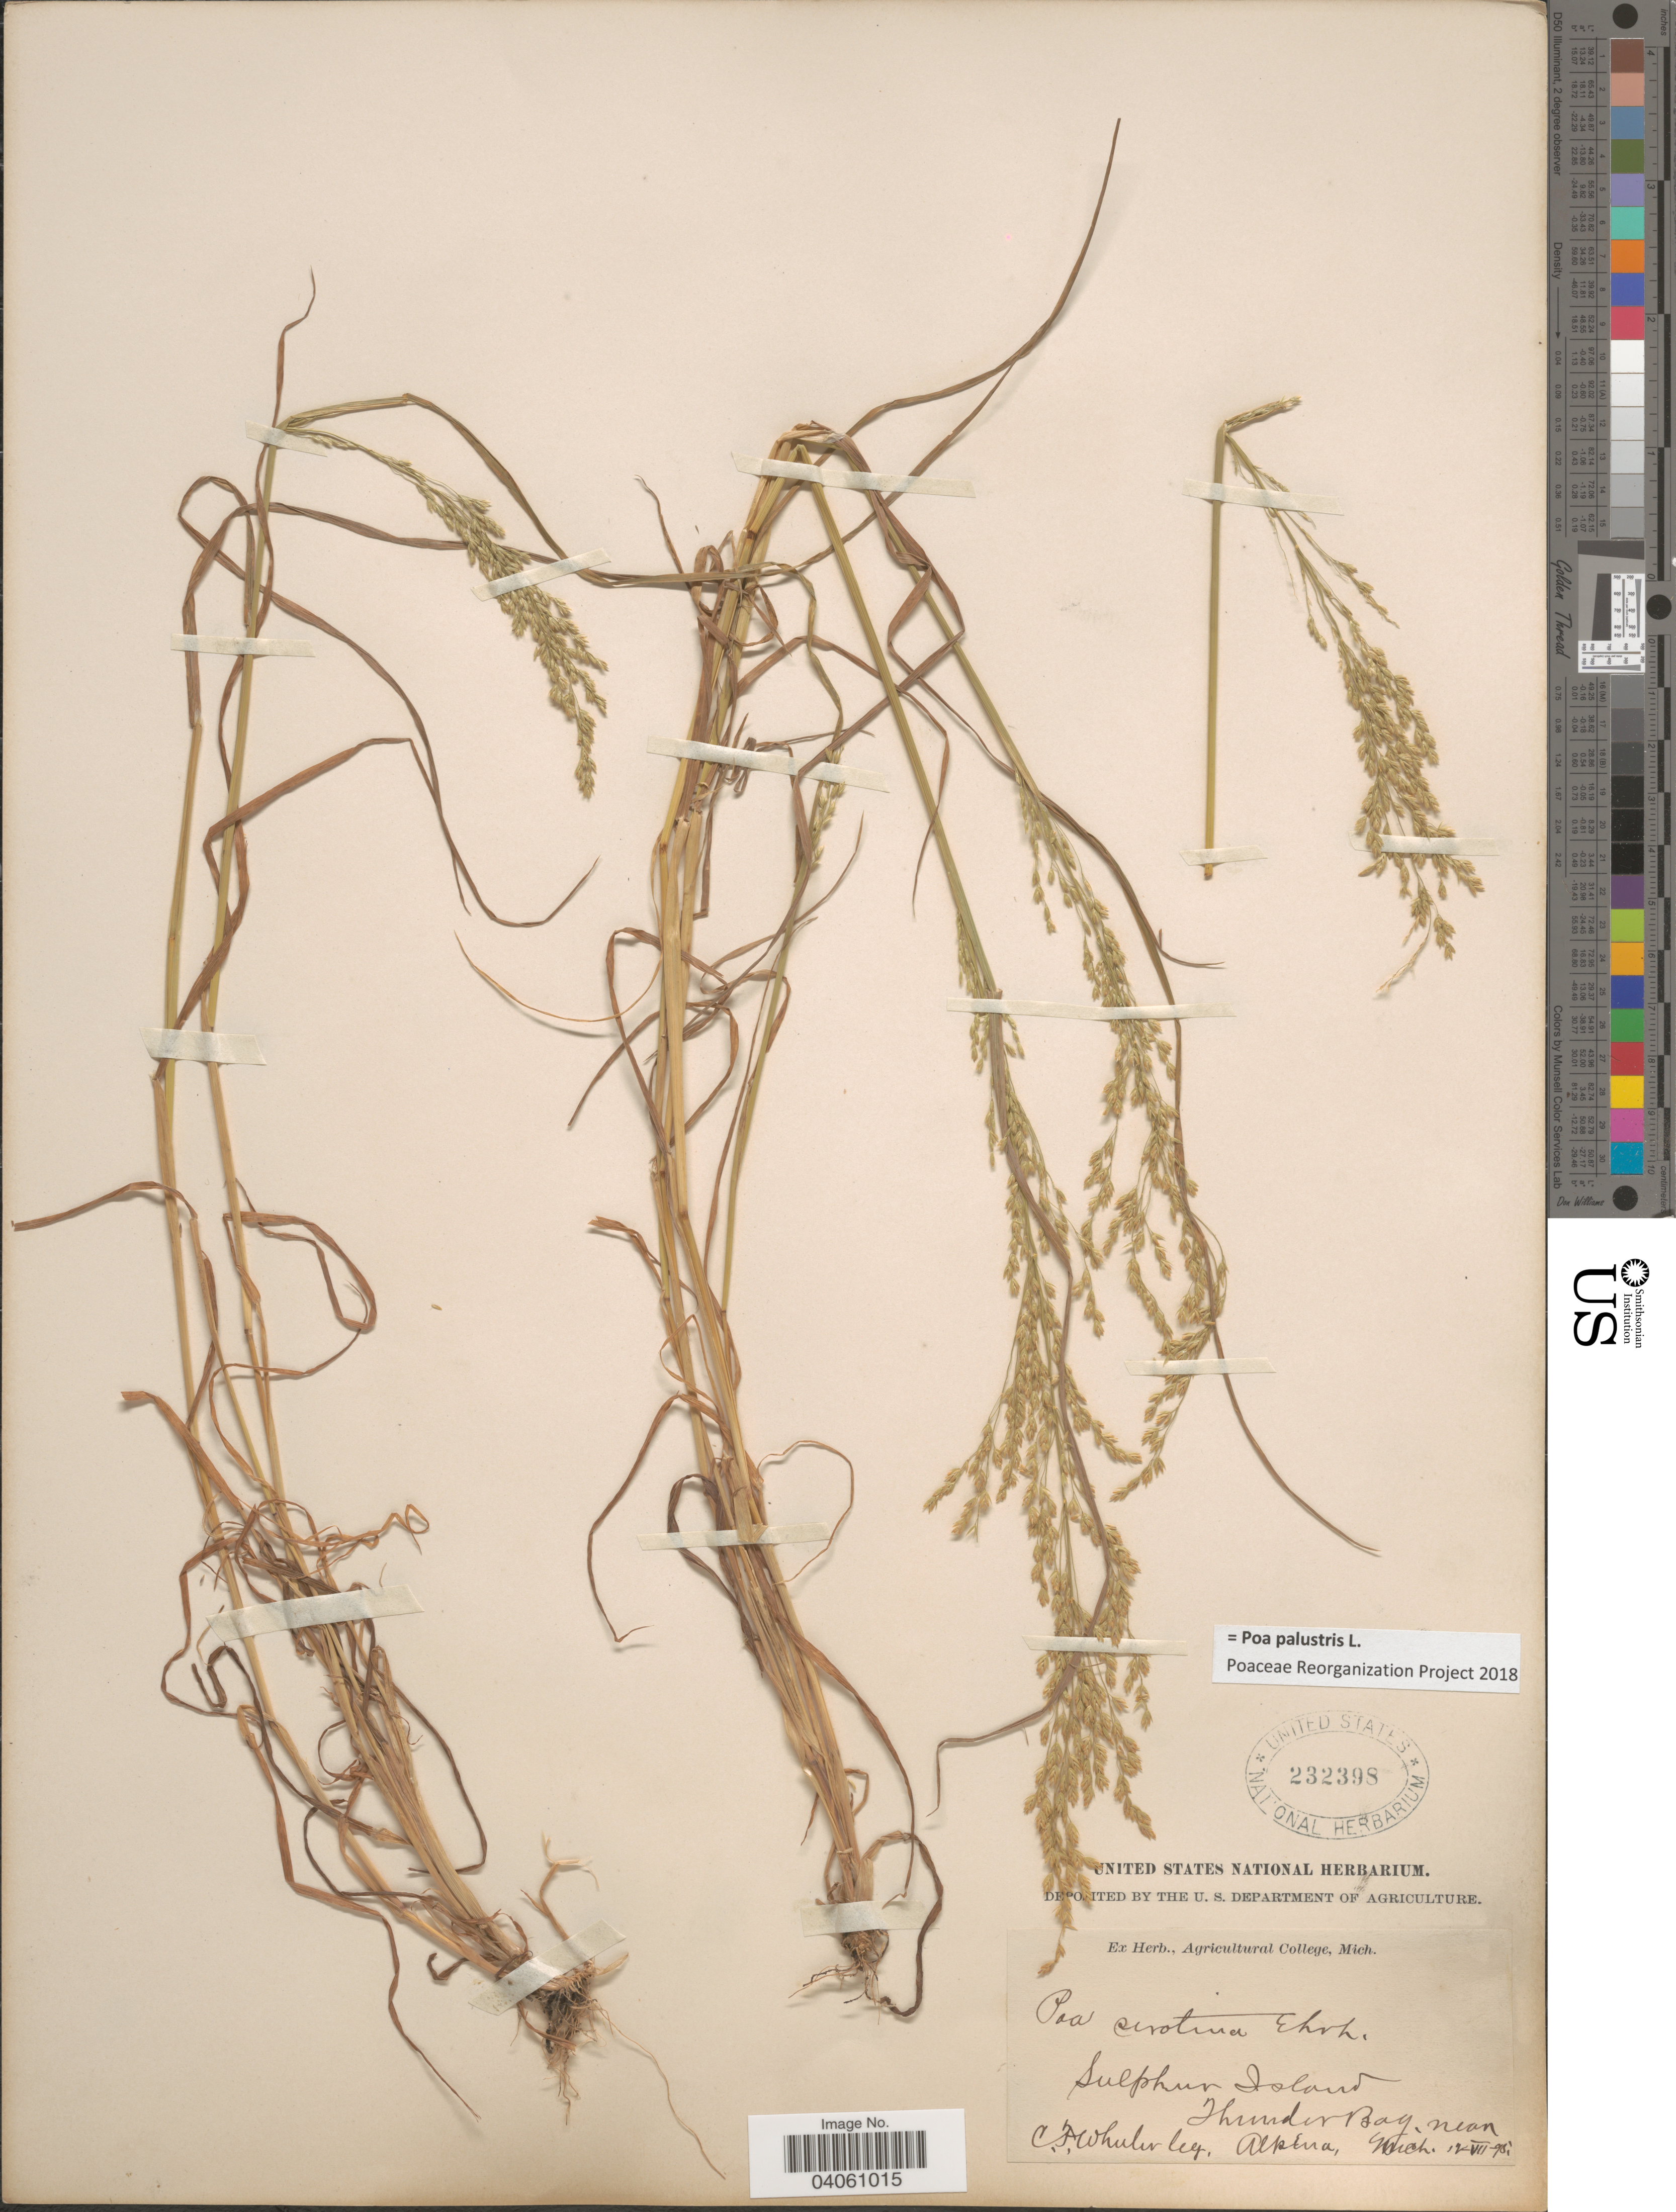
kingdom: Plantae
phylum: Tracheophyta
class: Liliopsida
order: Poales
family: Poaceae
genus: Poa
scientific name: Poa palustris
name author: L.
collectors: C. Wheeler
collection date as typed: Transcribed d/m/y: 12/7/95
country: United States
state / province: Michigan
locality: Sulphur Island. Thunder Bay, near Alpine.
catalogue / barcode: US 232398